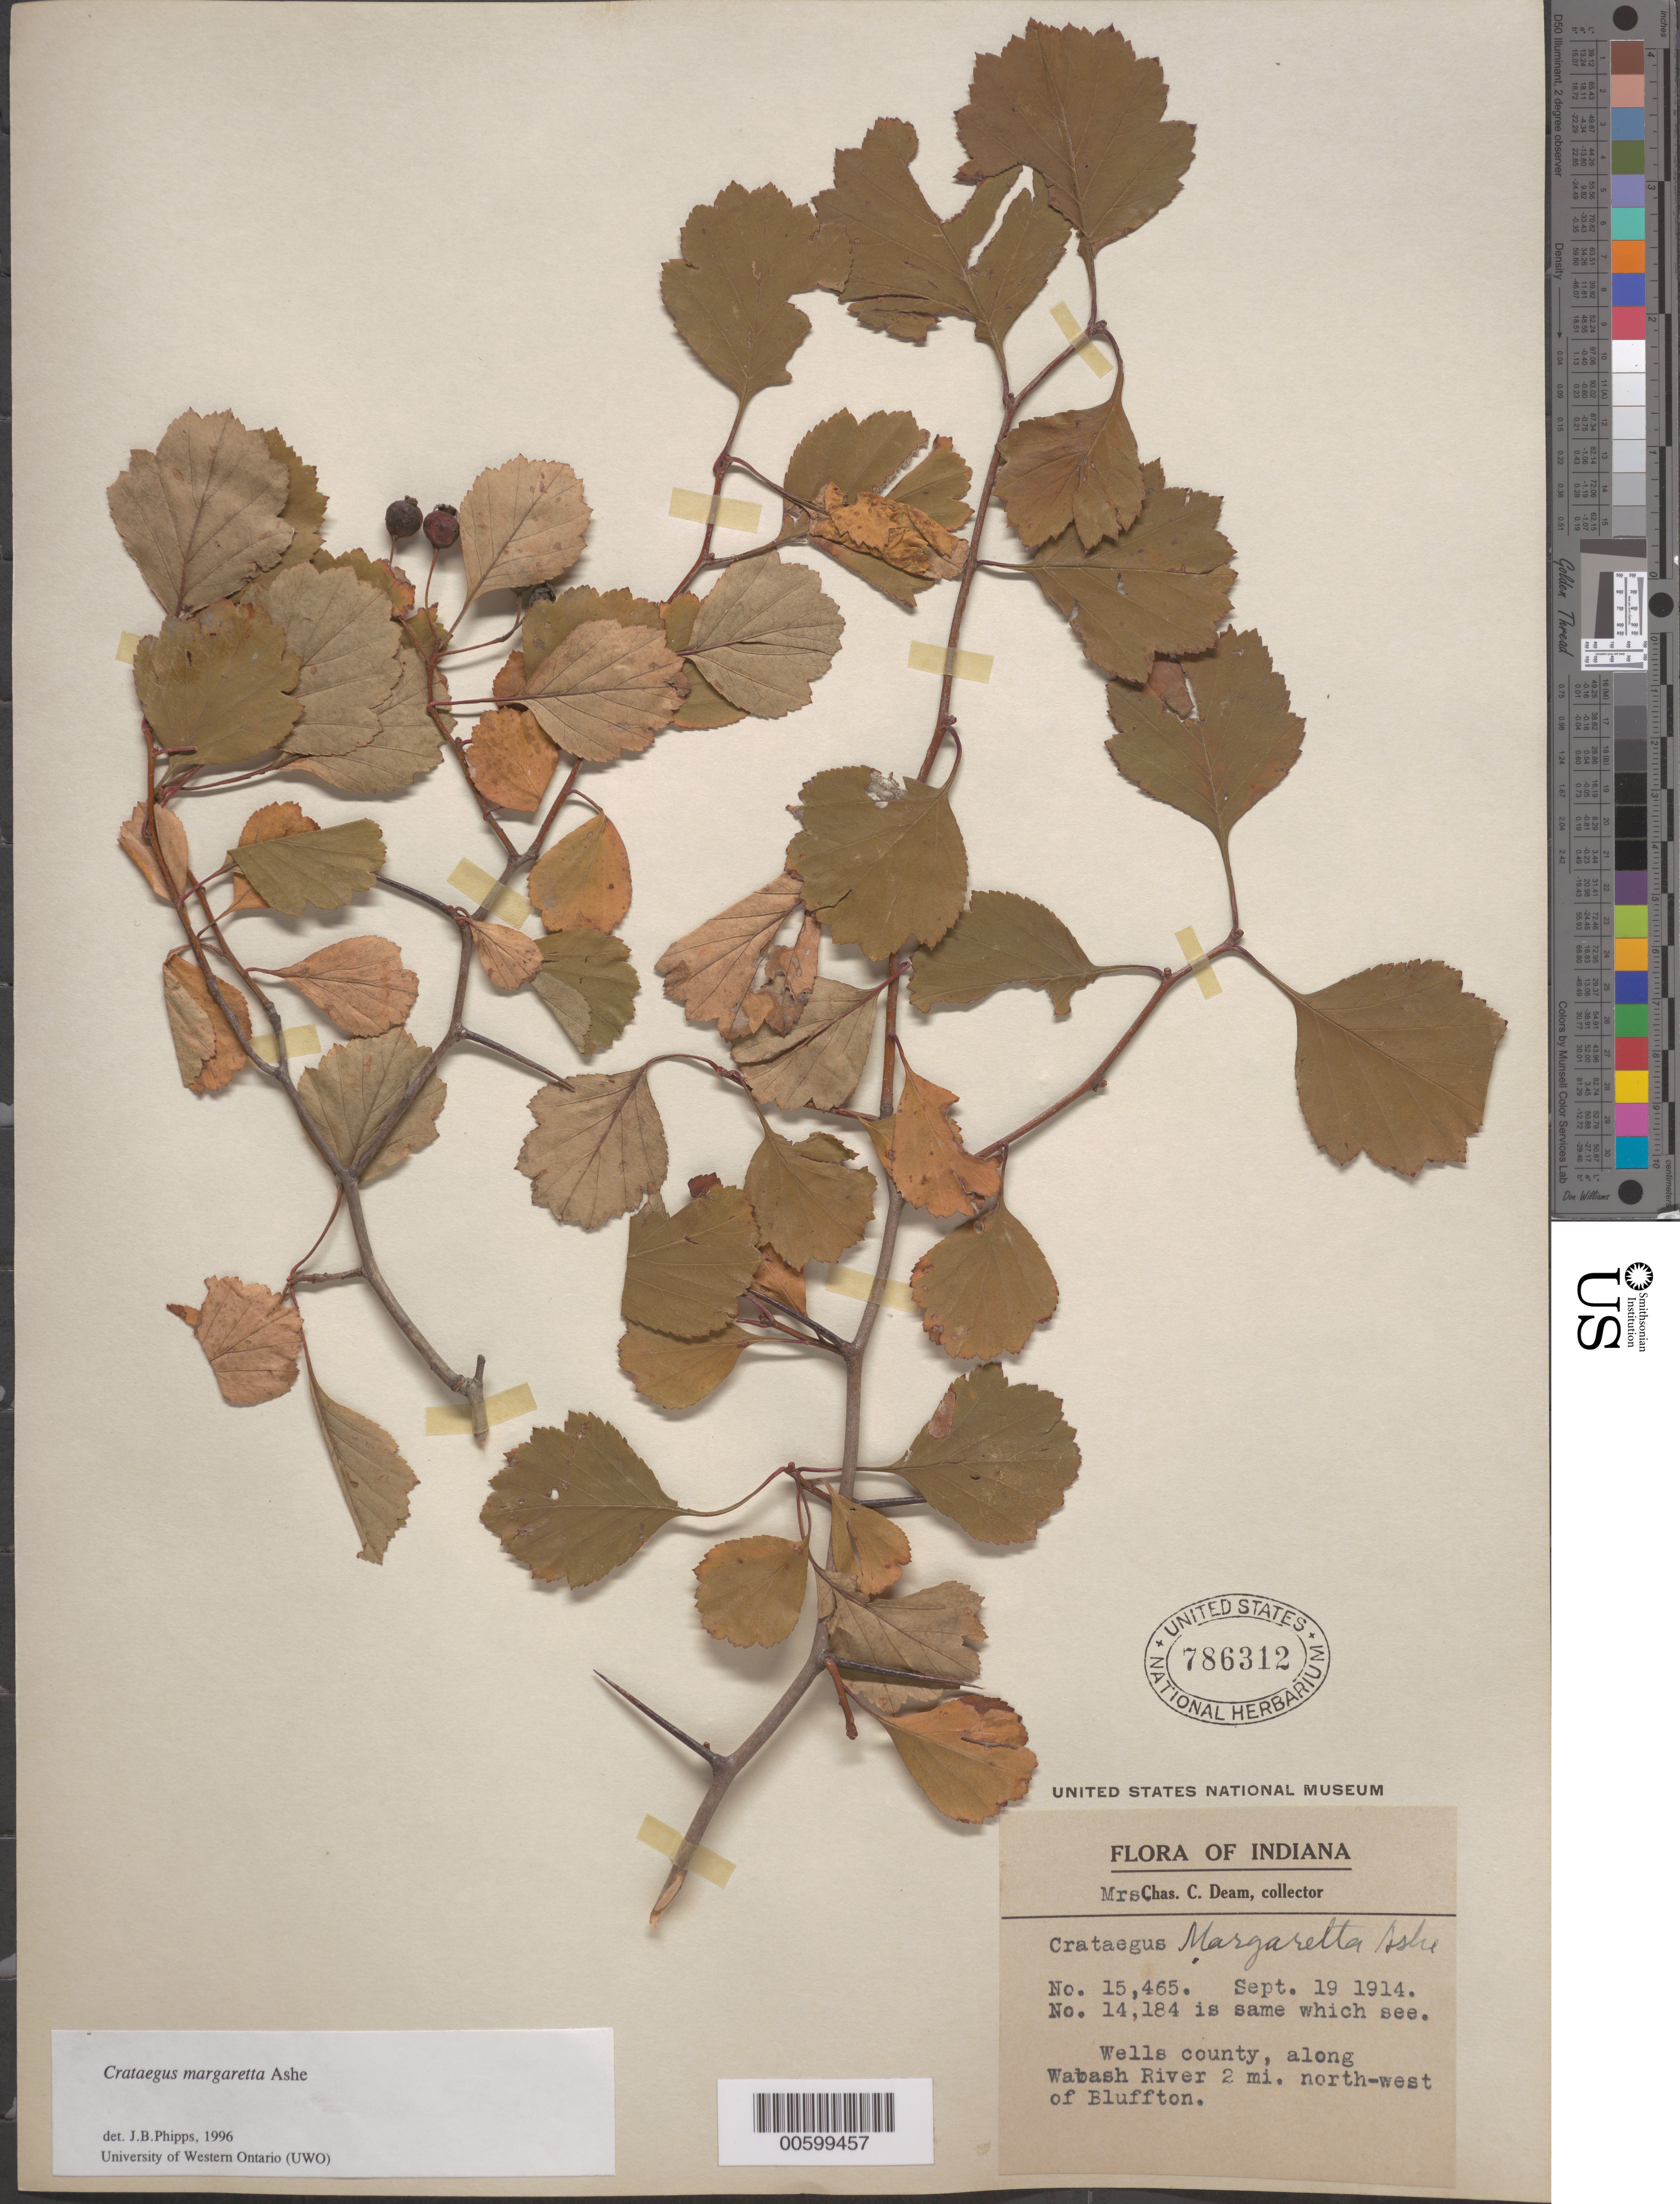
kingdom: Plantae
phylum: Tracheophyta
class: Magnoliopsida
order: Rosales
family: Rosaceae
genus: Crataegus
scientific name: Crataegus margarettae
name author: Ashe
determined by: Phipps, James B., (UWO), University of Western Ontario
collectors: C. C. Deam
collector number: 15465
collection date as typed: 19 Sep 1914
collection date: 1914-09-19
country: United States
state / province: Indiana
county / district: Wells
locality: Along Wabash River 2 mi. NW of Bluffton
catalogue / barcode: US 786312